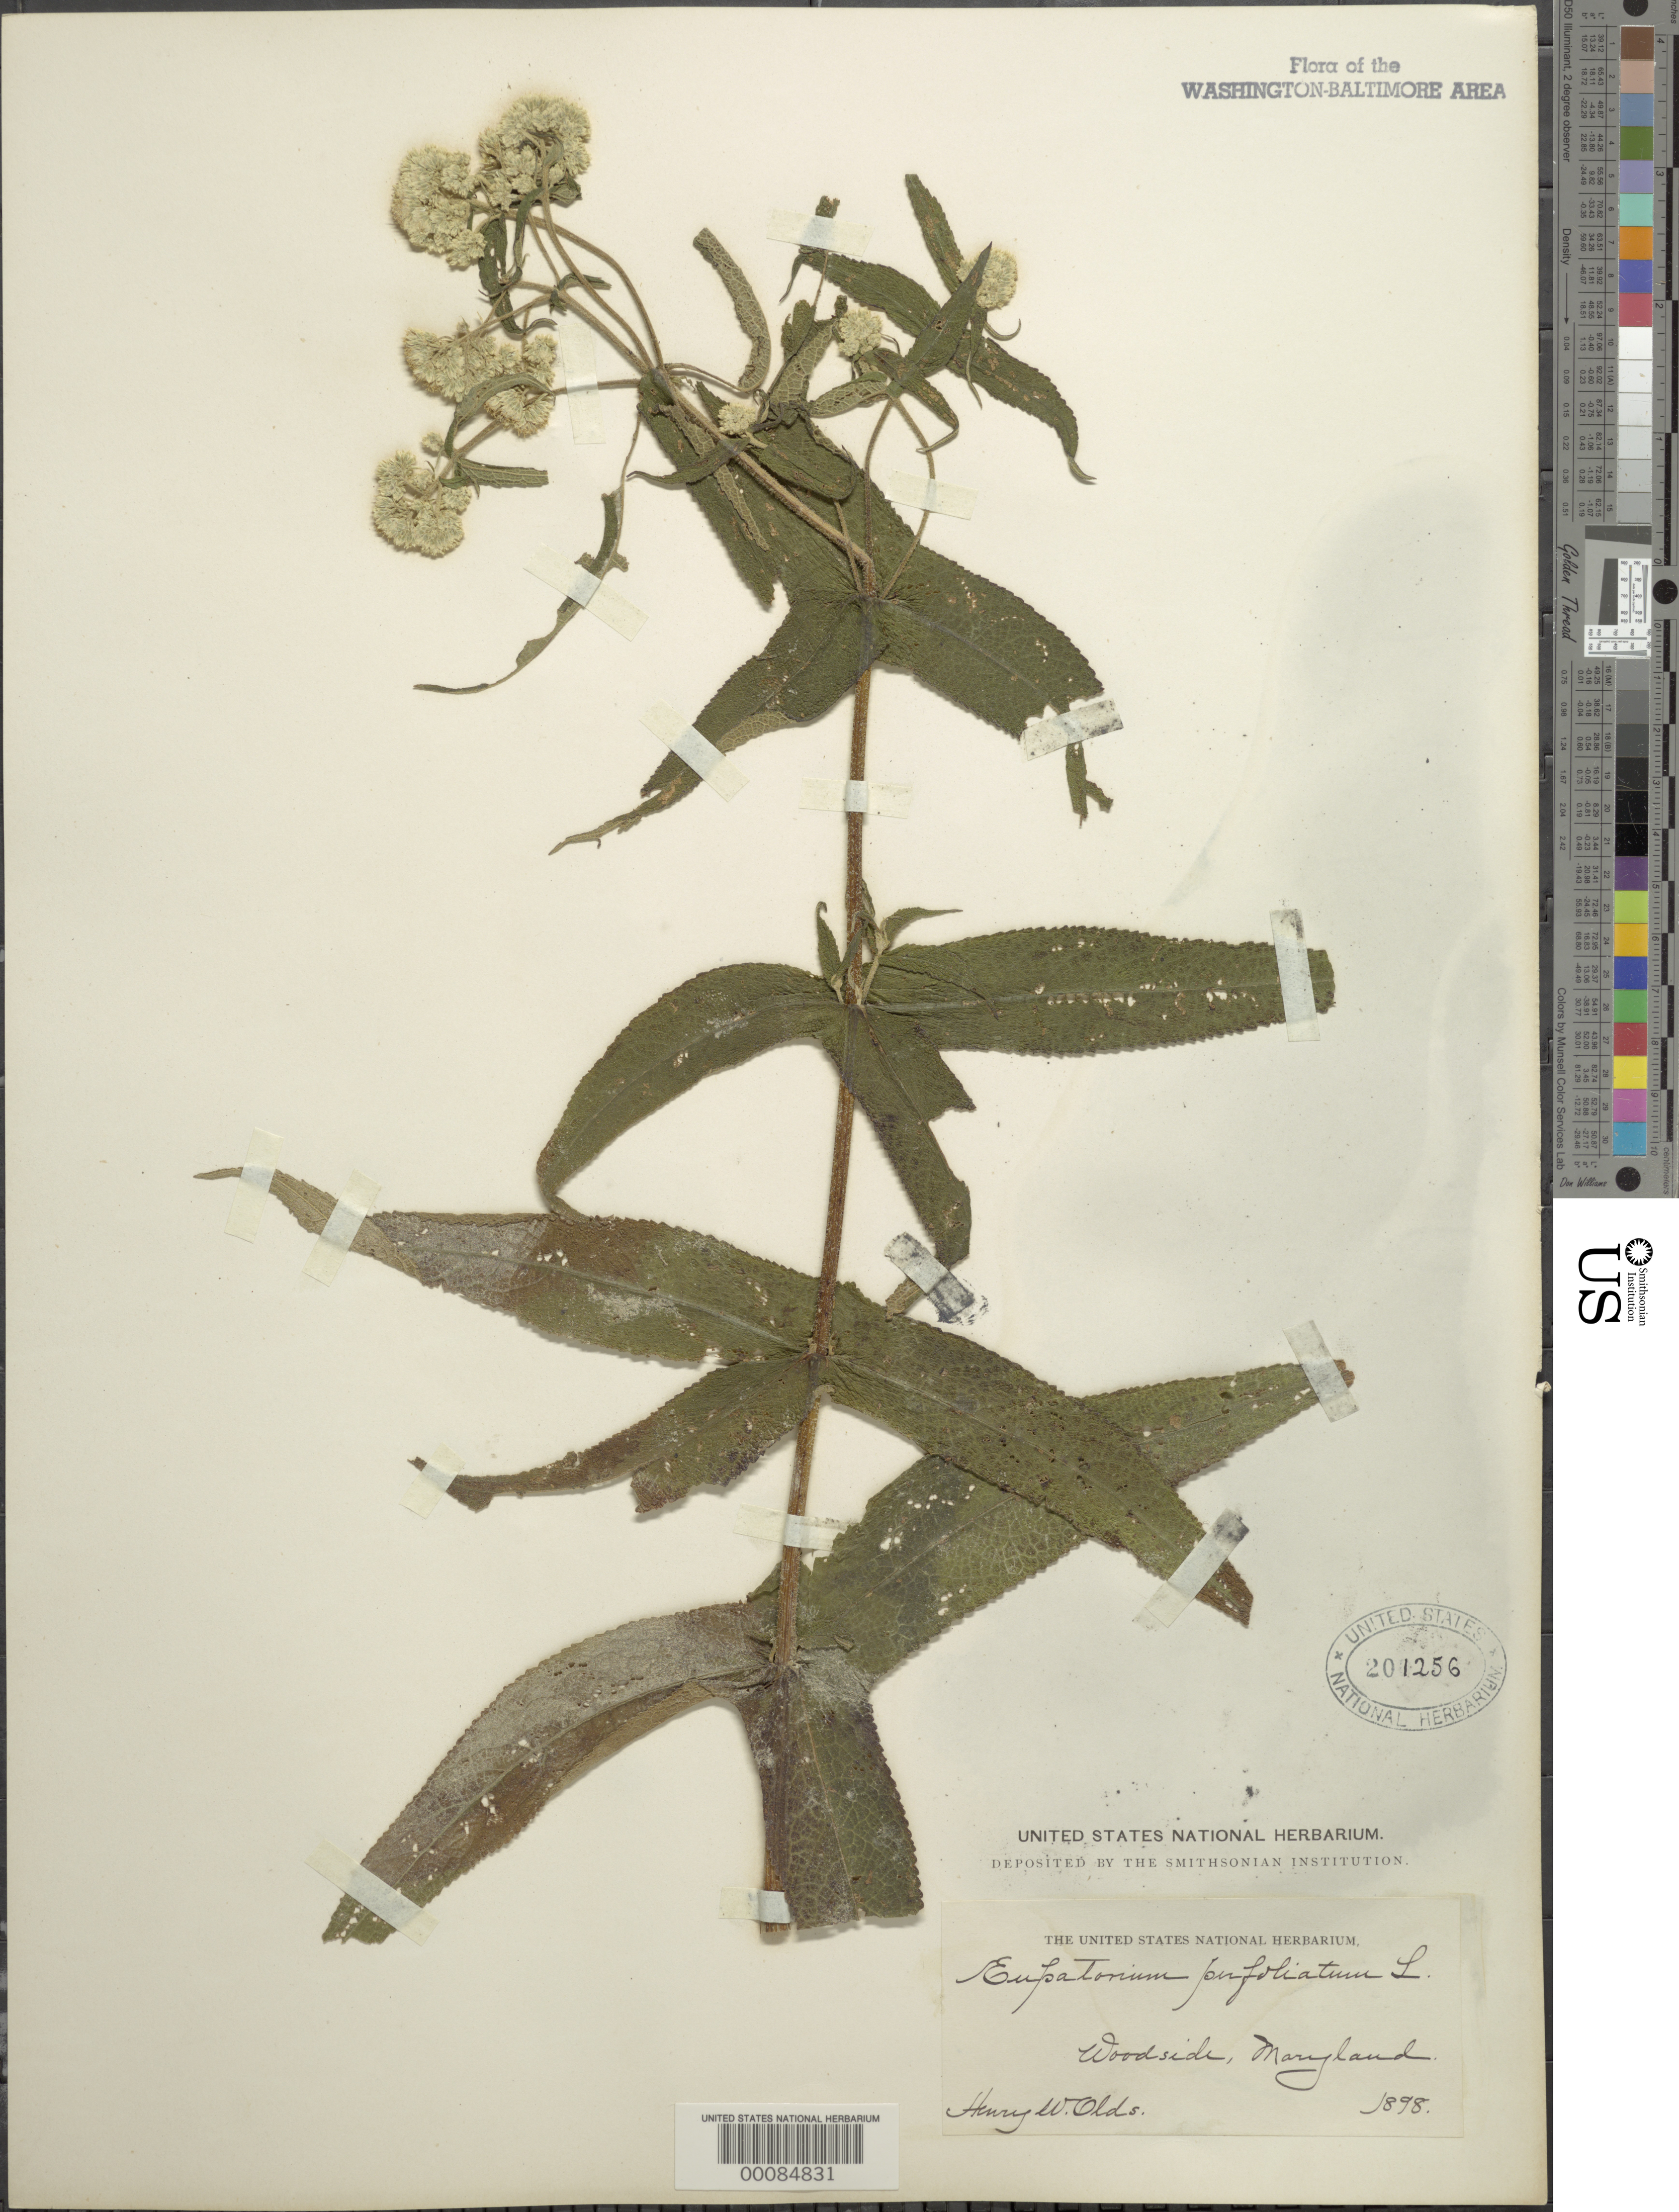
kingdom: Plantae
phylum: Tracheophyta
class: Magnoliopsida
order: Asterales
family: Asteraceae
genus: Eupatorium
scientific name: Eupatorium perfoliatum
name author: L.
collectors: H. W. Olds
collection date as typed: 1989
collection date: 1989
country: United States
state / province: Maryland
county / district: Montgomery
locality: Woodside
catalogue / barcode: US 201256